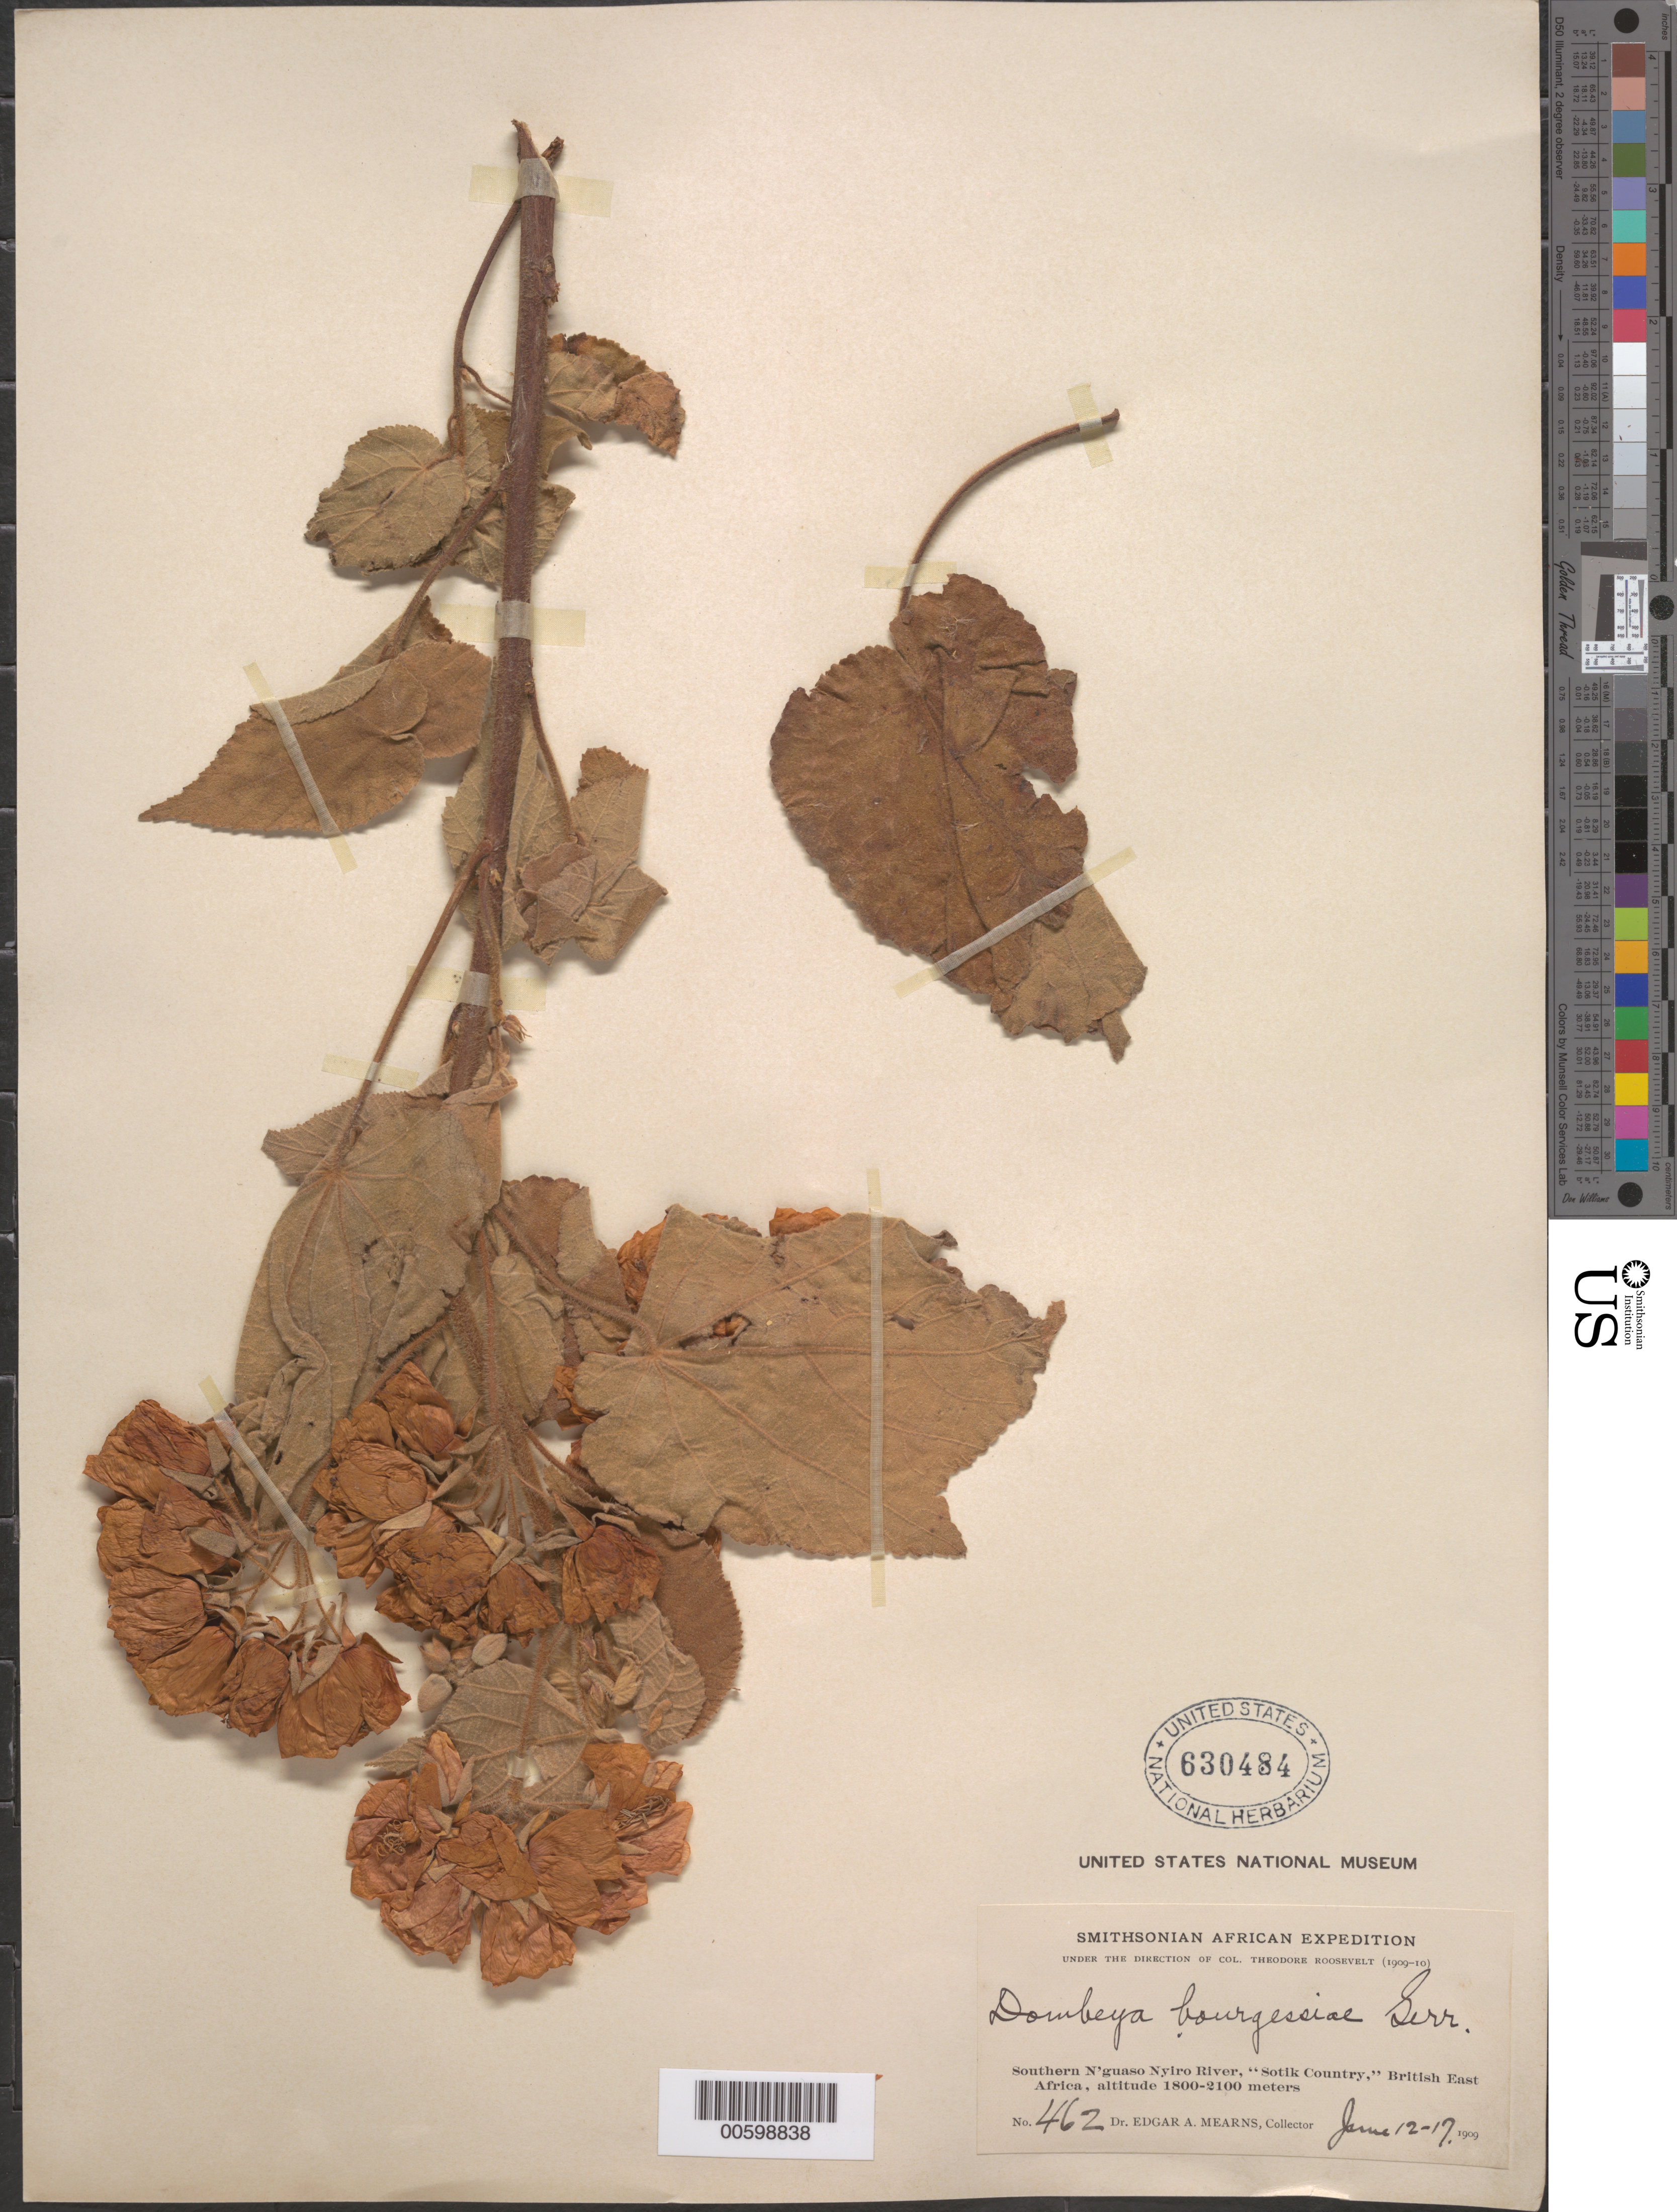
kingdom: Plantae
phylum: Tracheophyta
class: Magnoliopsida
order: Malvales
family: Malvaceae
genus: Dombeya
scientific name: Dombeya burgessiae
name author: Gerrard ex Harv.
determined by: Jourdain-Fievet, L.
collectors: E. A. Mearns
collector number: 462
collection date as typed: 12 Jun 1909 to 17 Jun 1909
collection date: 1909-06-12/1909-06-17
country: Kenya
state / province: Bomet / Narok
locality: Southern Nguaso Nyiro river, " Sotik Country"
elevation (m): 1800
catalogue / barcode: US 630484